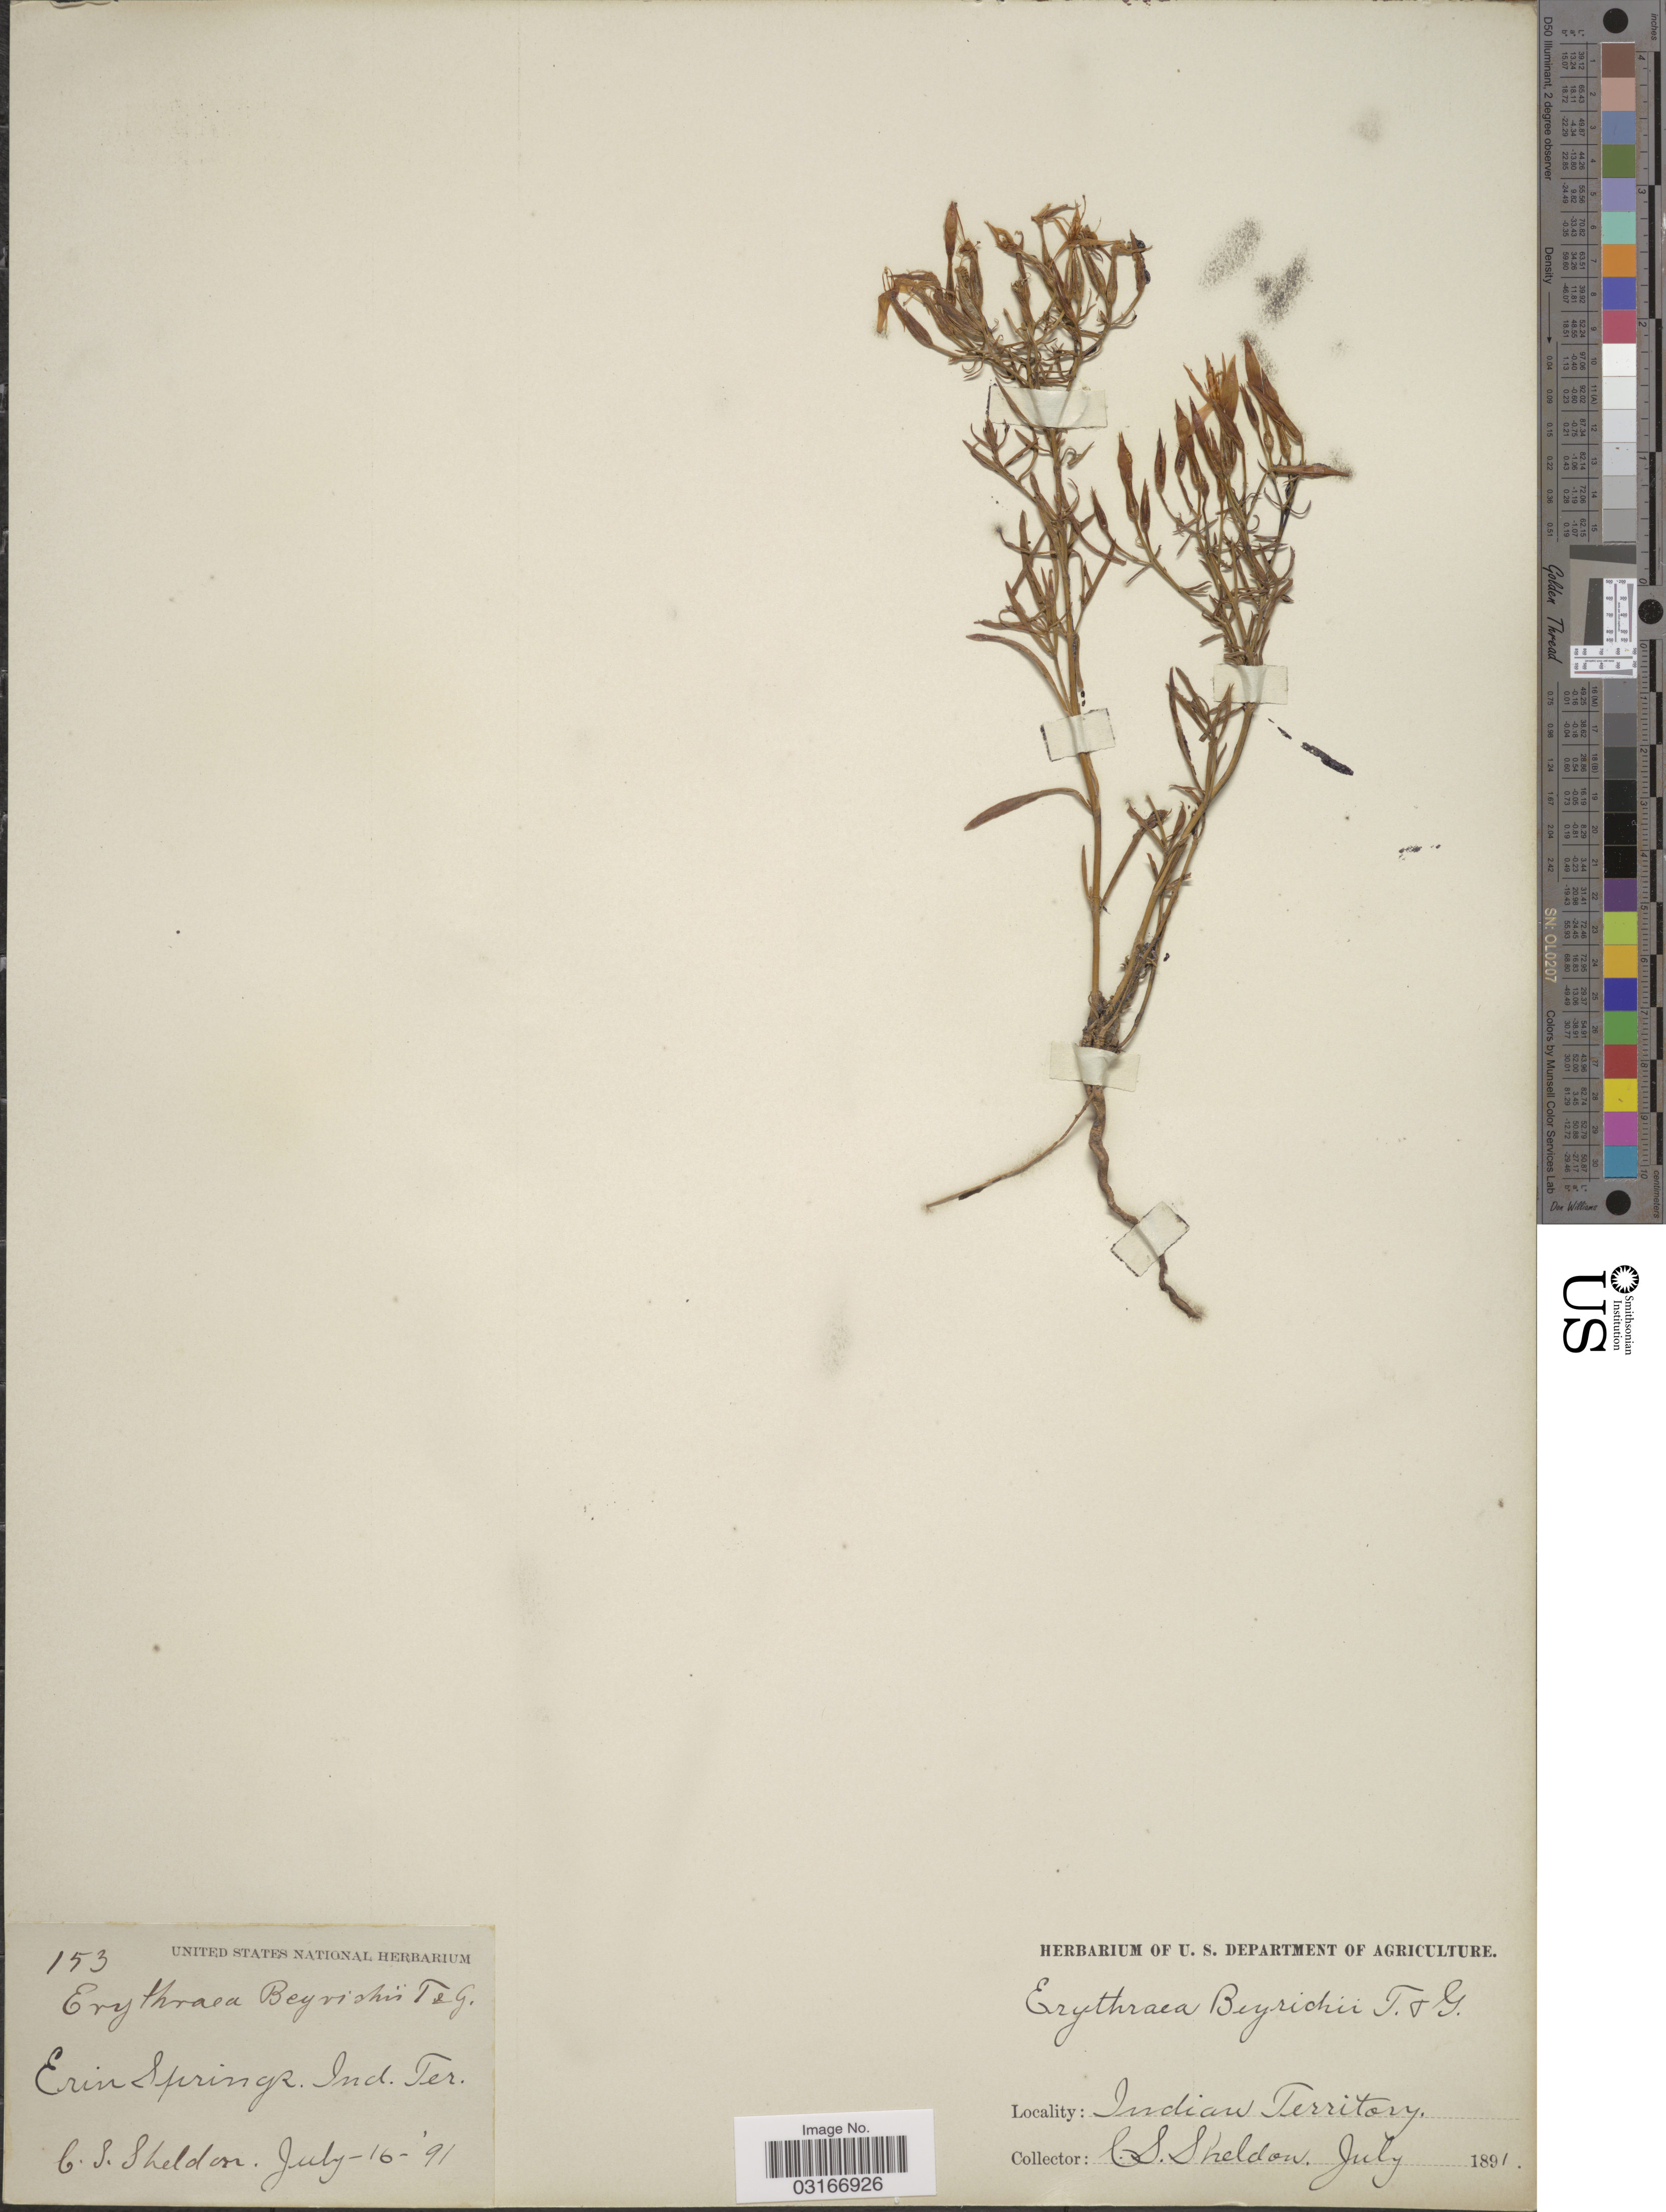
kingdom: Plantae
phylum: Tracheophyta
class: Magnoliopsida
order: Gentianales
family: Gentianaceae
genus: Centaurium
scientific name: Centaurium beyrichii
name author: (Torr.) B.L. Rob.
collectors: C. S. Sheldon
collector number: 153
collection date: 1891-07-16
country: United States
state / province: Oklahoma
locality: Erin Springs. Indian Territory.